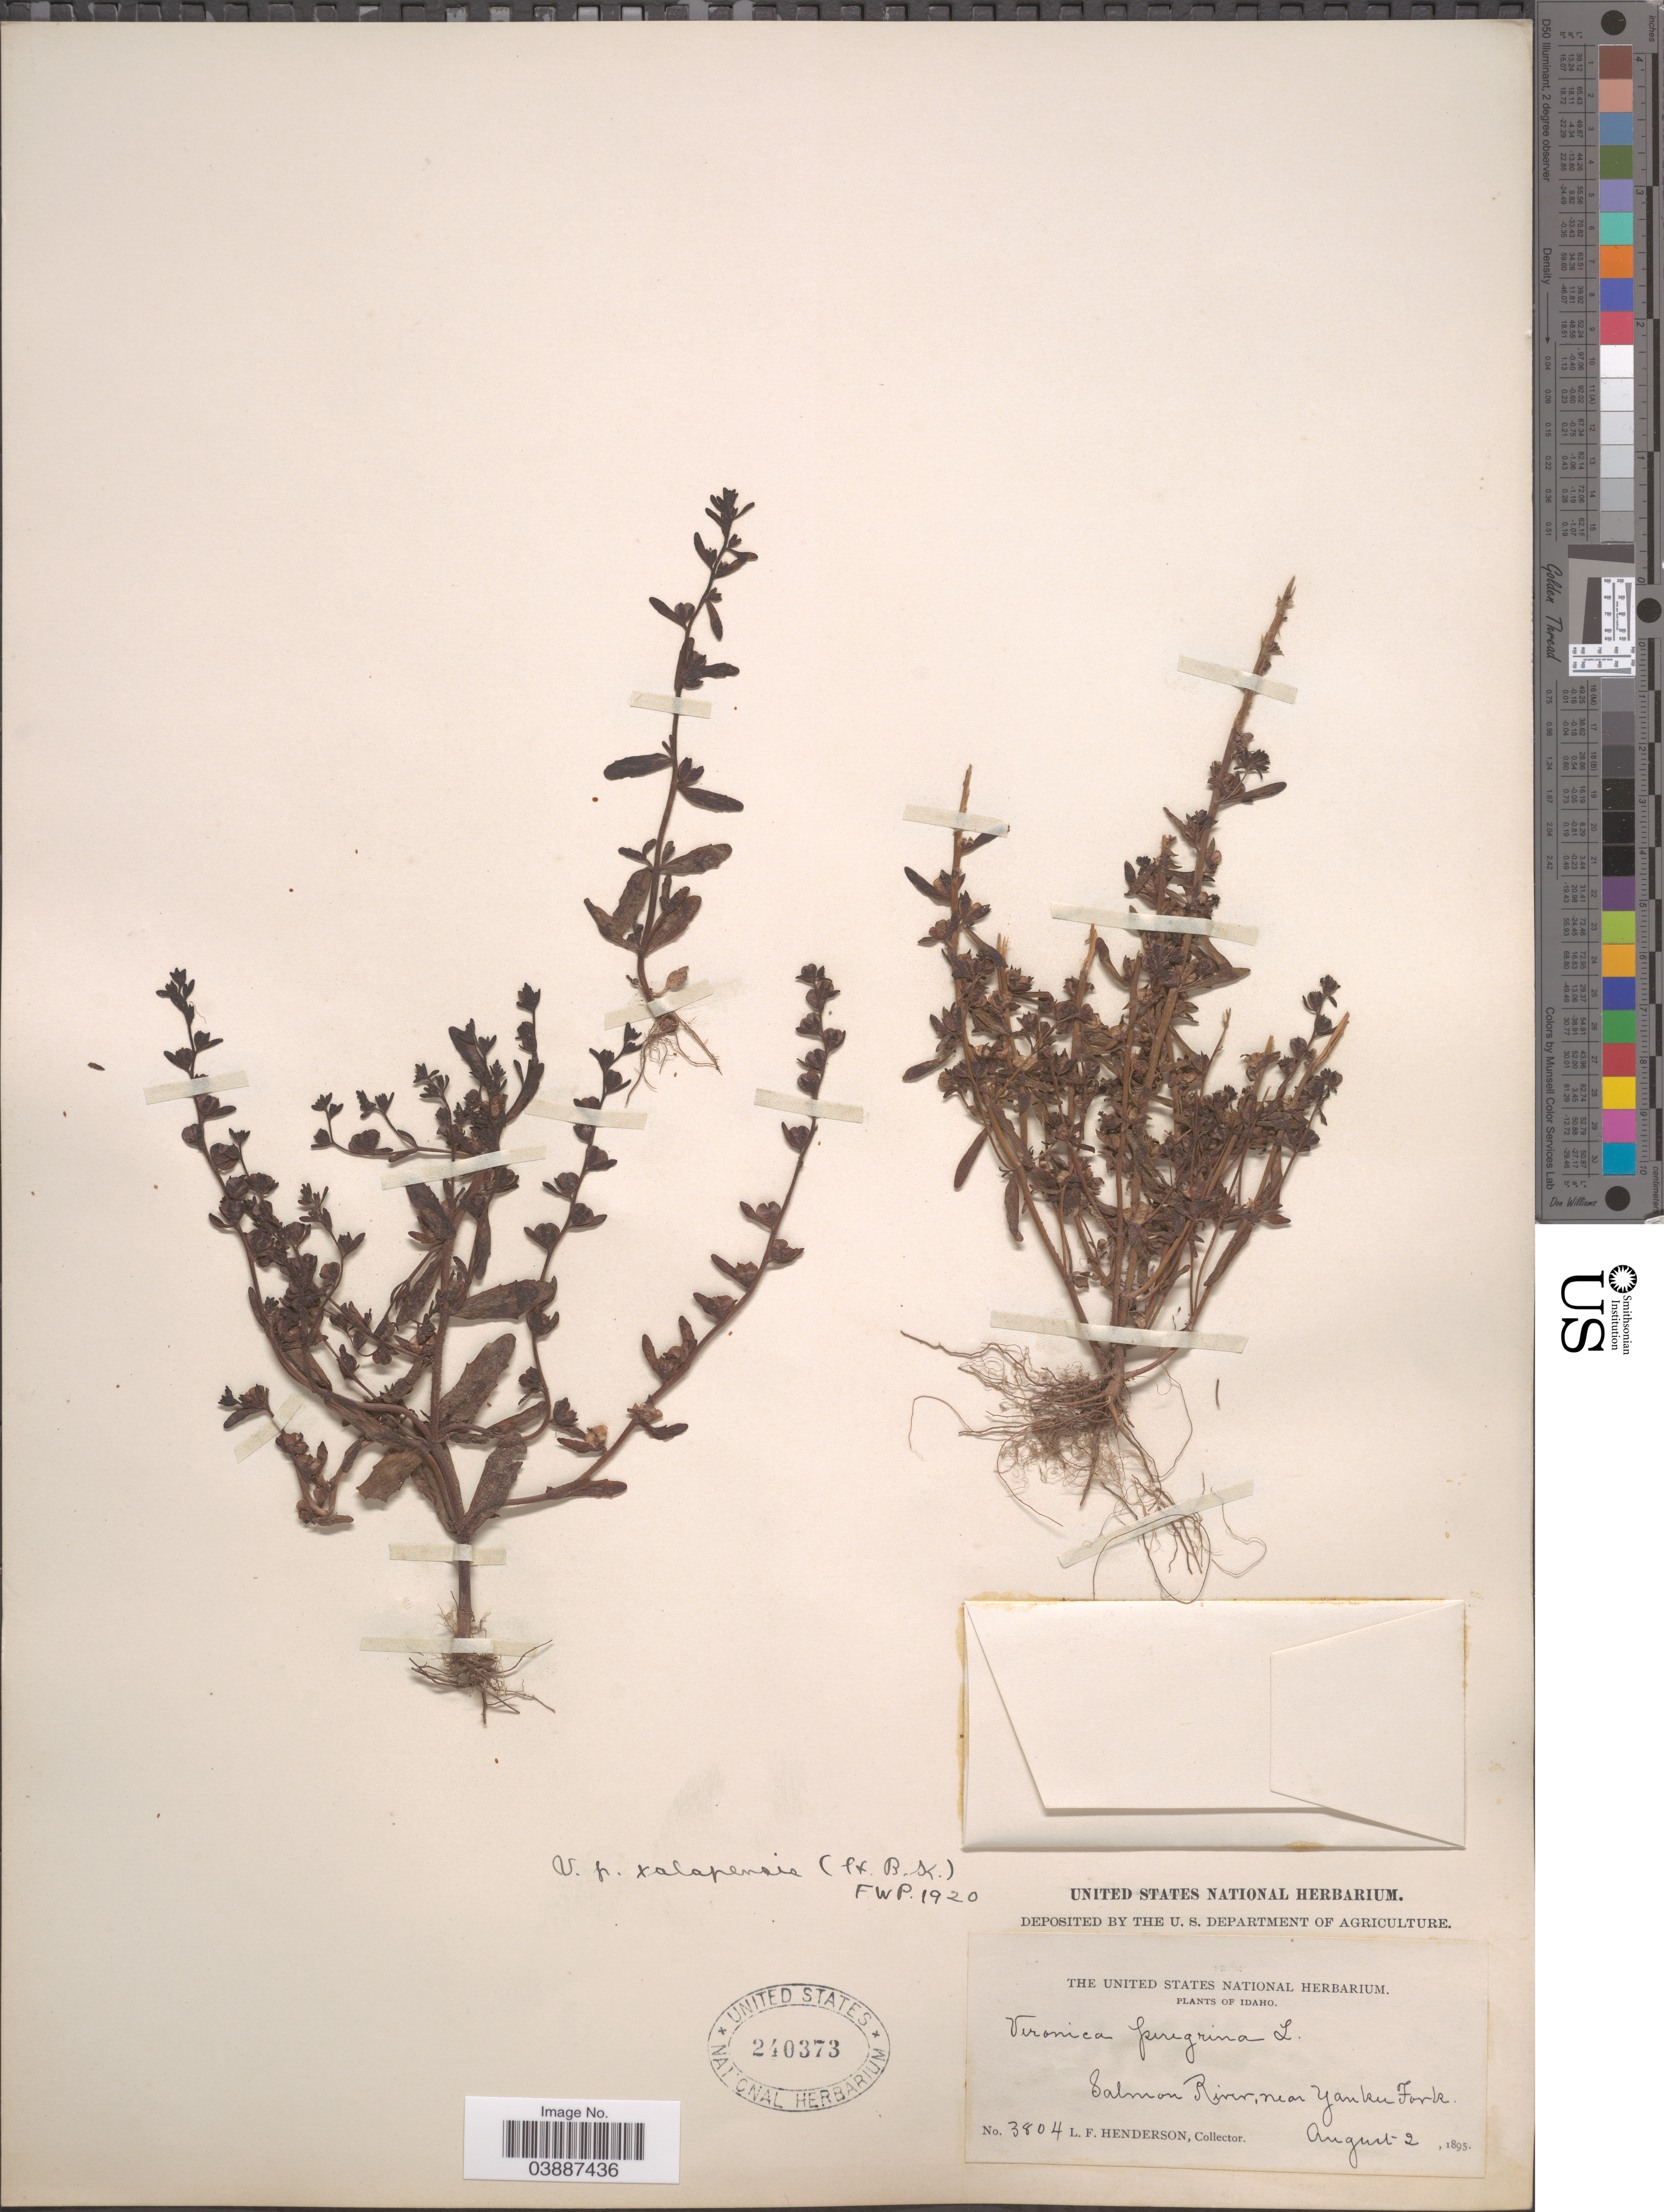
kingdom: Plantae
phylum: Tracheophyta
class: Magnoliopsida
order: Lamiales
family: Plantaginaceae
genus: Veronica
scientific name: Veronica peregrina var. xalapensis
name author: Kunth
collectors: L. Henderson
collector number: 3804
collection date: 1895-08-02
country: United States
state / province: Idaho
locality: Salmon River, near Yankee Fork.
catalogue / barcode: US 240373